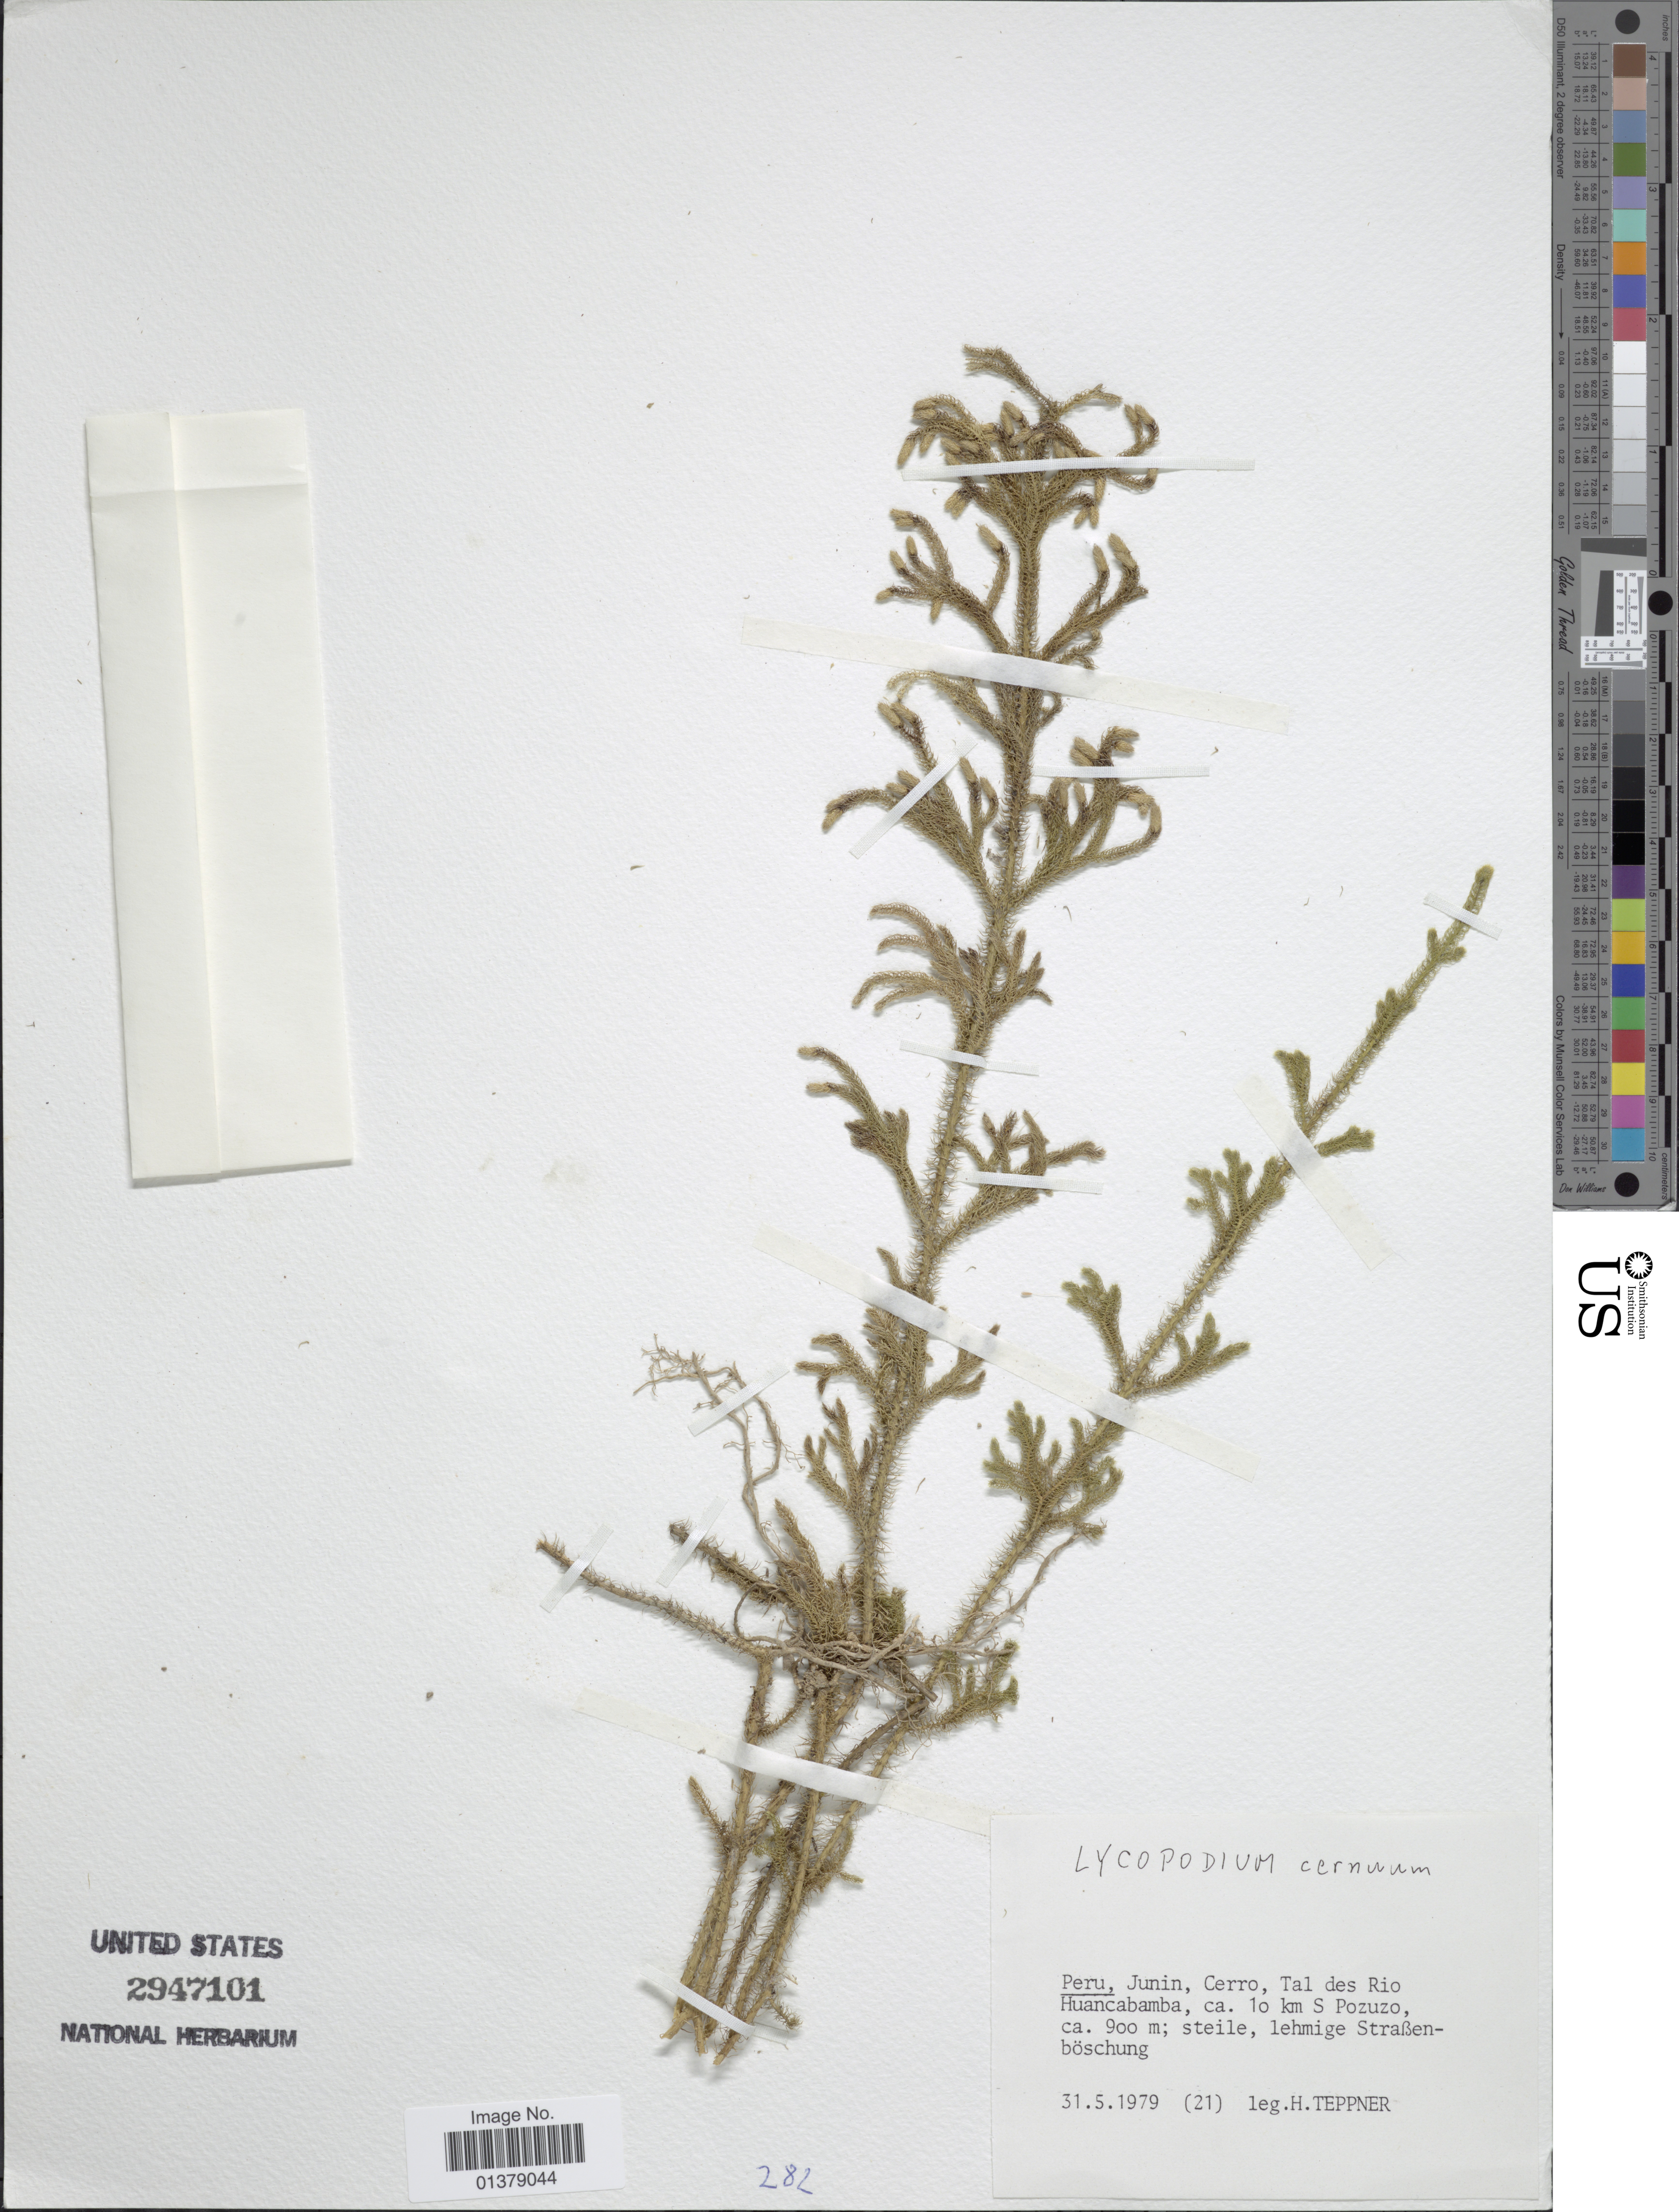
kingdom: Plantae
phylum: Tracheophyta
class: Lycopodiopsida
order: Lycopodiales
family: Lycopodiaceae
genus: Palhinhaea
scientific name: Palhinhaea cernua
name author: (L.) Vasc. & Franco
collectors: H. Teppner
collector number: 21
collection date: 1979-05-31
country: Peru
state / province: Junín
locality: Cerro, Tal des Rio Huancabamba, ca. 10km S Pozuzo,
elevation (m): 900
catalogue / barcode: US 2947101